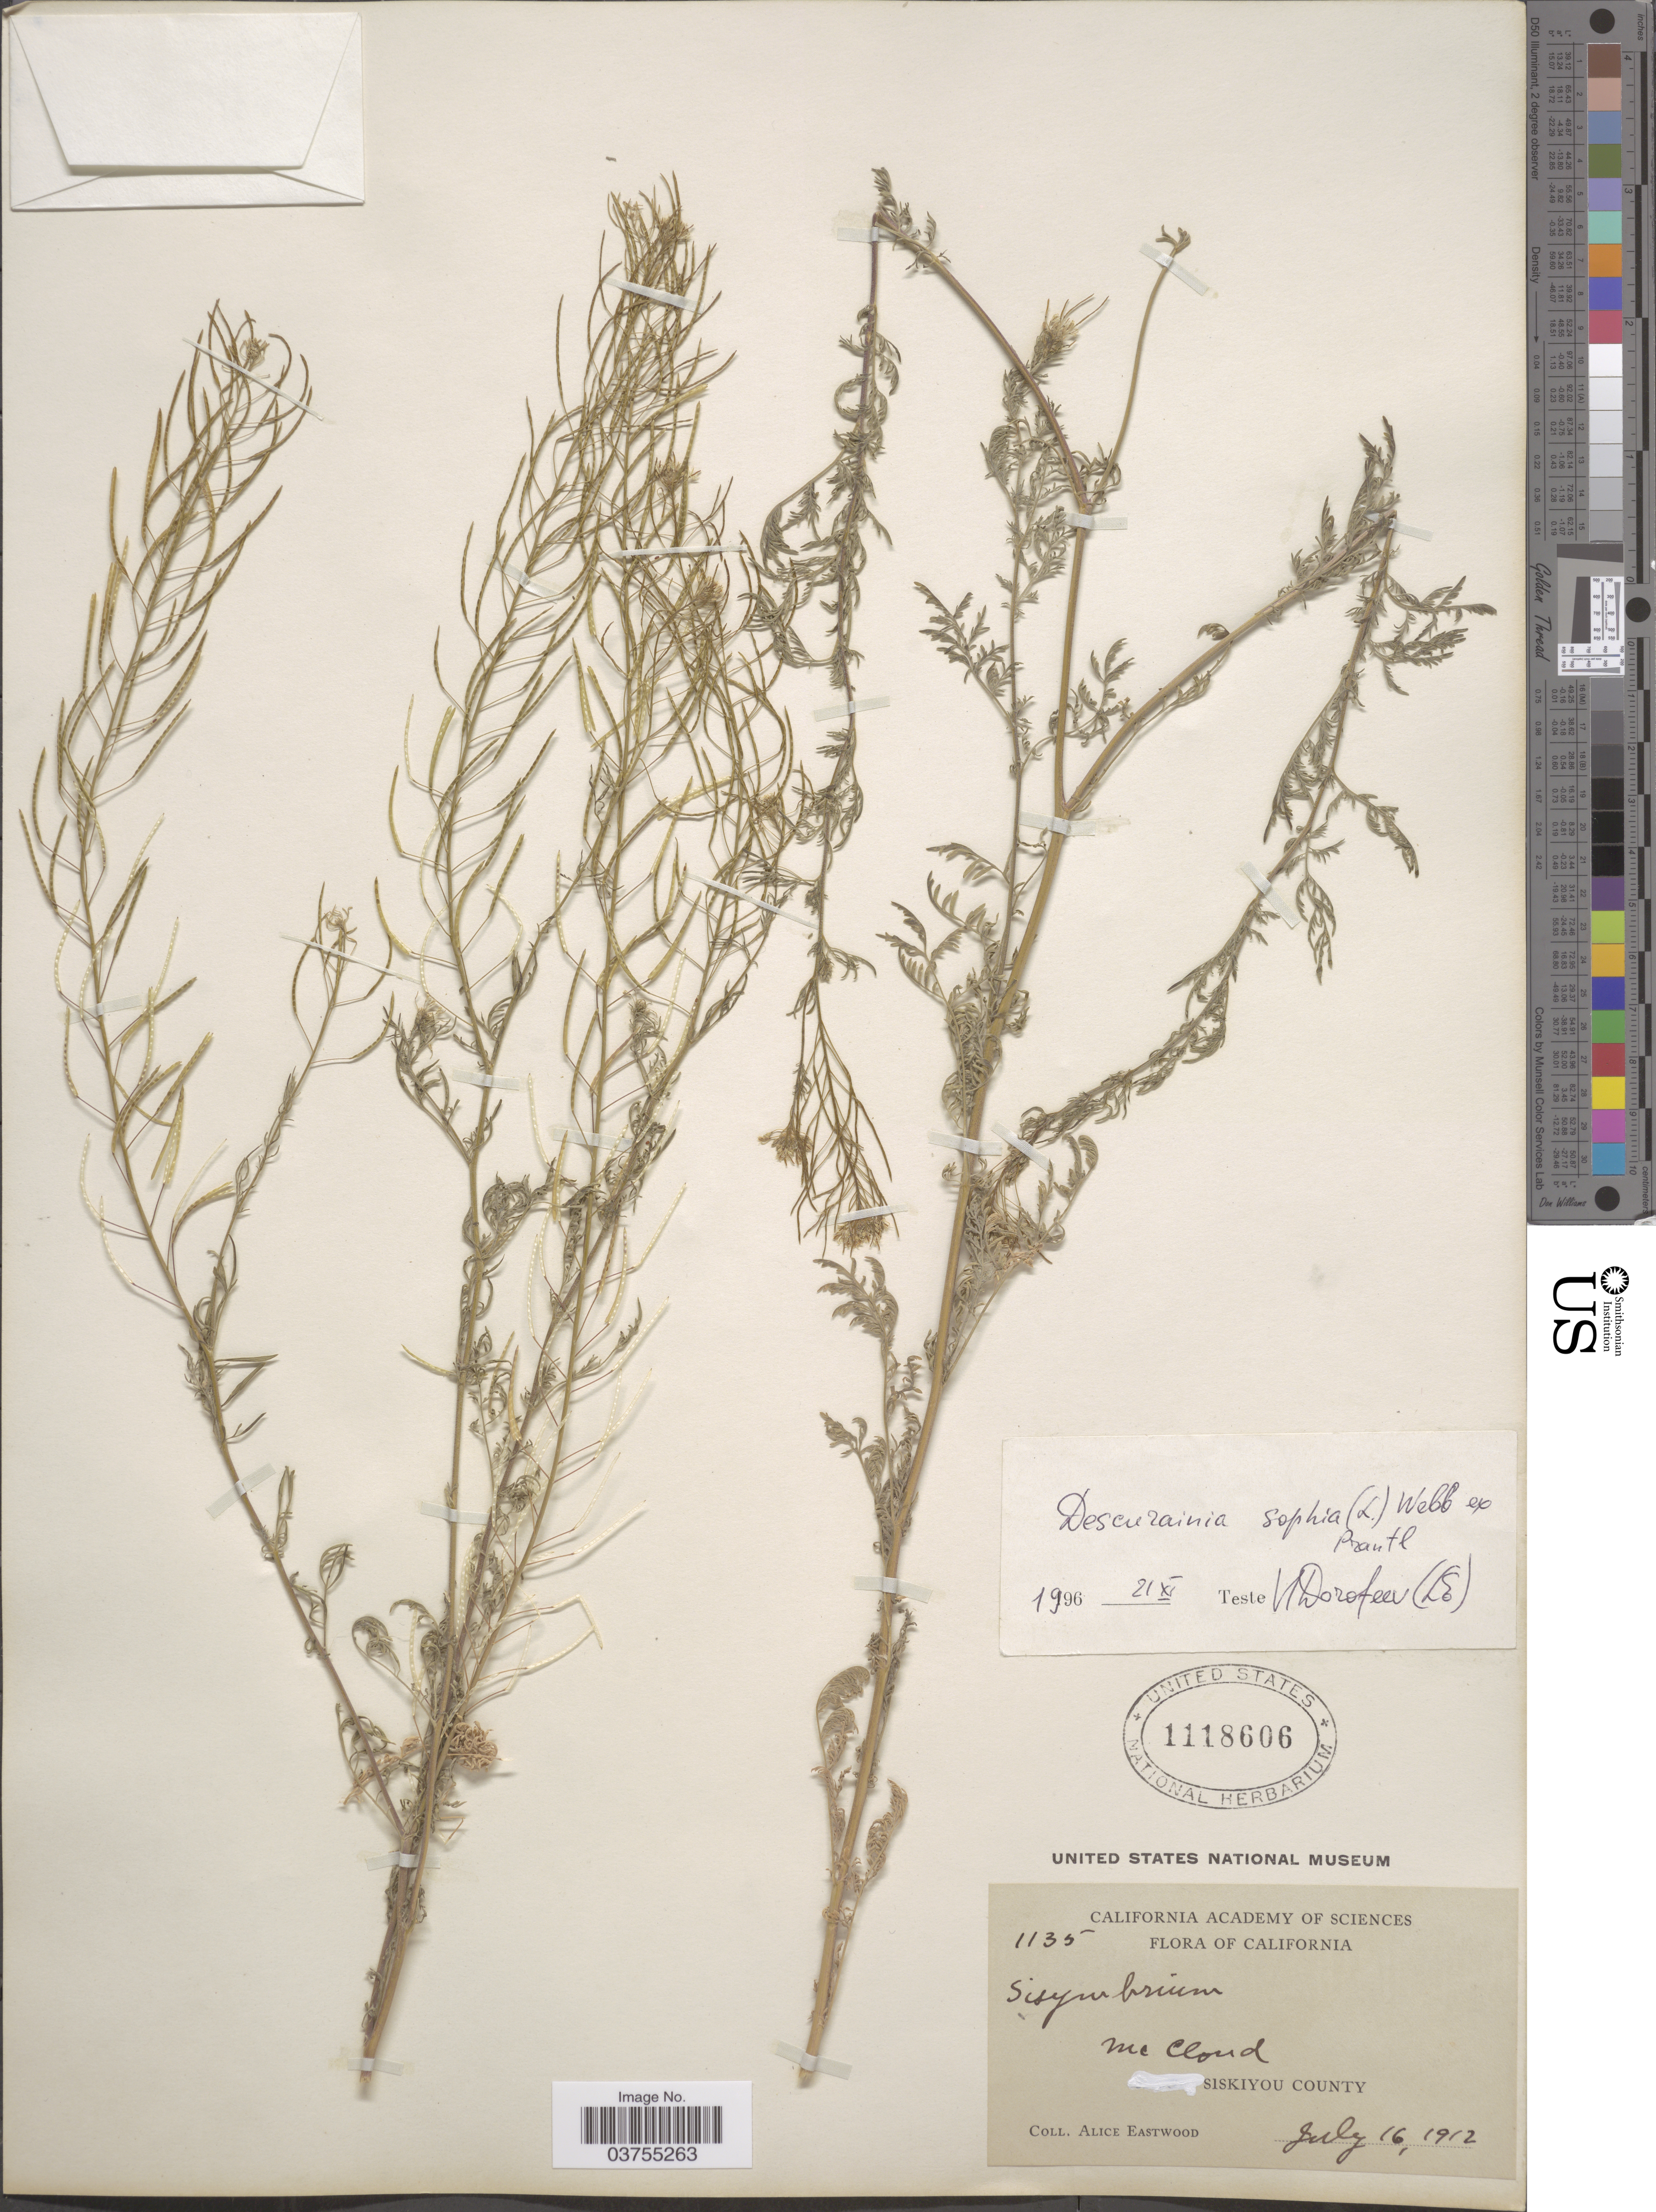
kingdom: Plantae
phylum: Tracheophyta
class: Magnoliopsida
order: Brassicales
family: Brassicaceae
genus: Descurainia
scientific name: Descurainia sophia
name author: (L.) Webb ex Prantl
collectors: A. Eastwood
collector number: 1135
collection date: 1912-07-16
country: United States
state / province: California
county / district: Siskiyou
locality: Mc Cloud. Siskiyou County.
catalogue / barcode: US 1118606